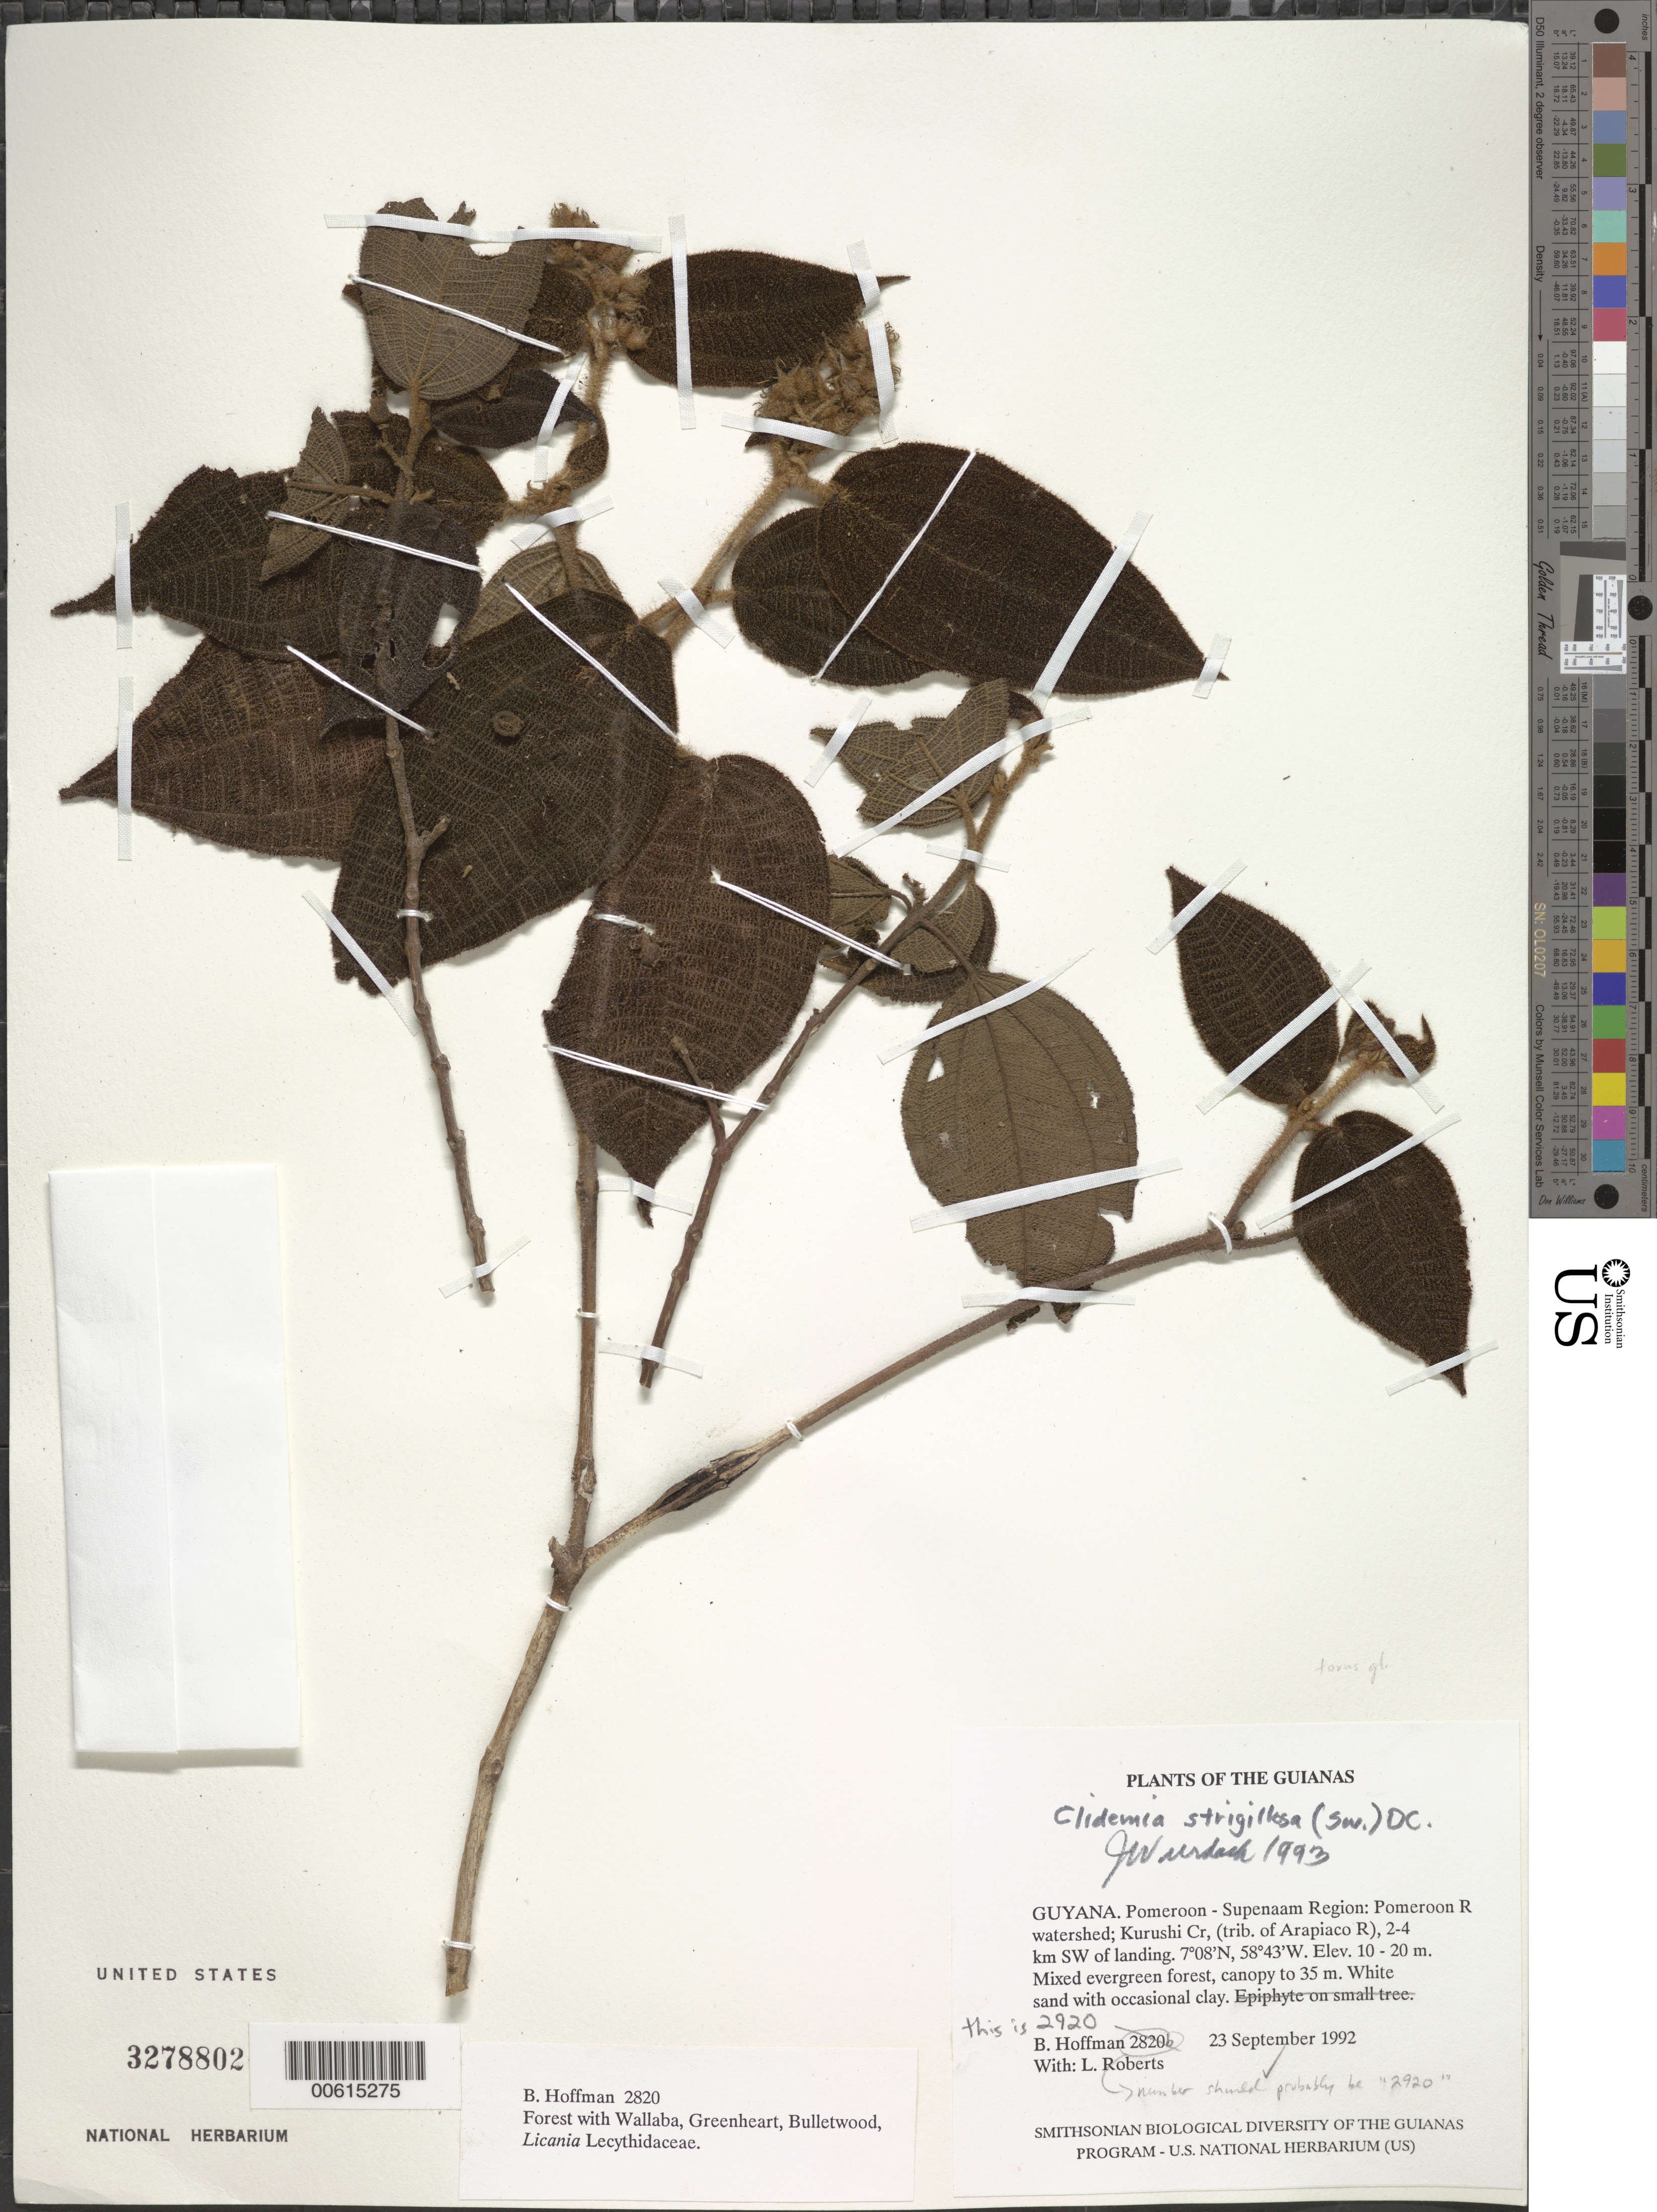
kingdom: Plantae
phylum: Tracheophyta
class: Magnoliopsida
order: Myrtales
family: Melastomataceae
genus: Clidemia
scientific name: Clidemia strigillosa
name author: (Sw.) DC.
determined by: Wurdack, John J., (US), US (UNITED STATES)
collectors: B. Hoffman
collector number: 2920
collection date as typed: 13 October 1992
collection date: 1992-10-13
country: Guyana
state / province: Cuyuni-Mazaruni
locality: Pakaraima Mountains; Karowrieng River at Maipuri Falls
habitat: Herbs, shrubs, occasional trees; sandstone bluffs. 5-15 m above waterfall pool in mist zone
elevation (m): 575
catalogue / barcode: US 3278802